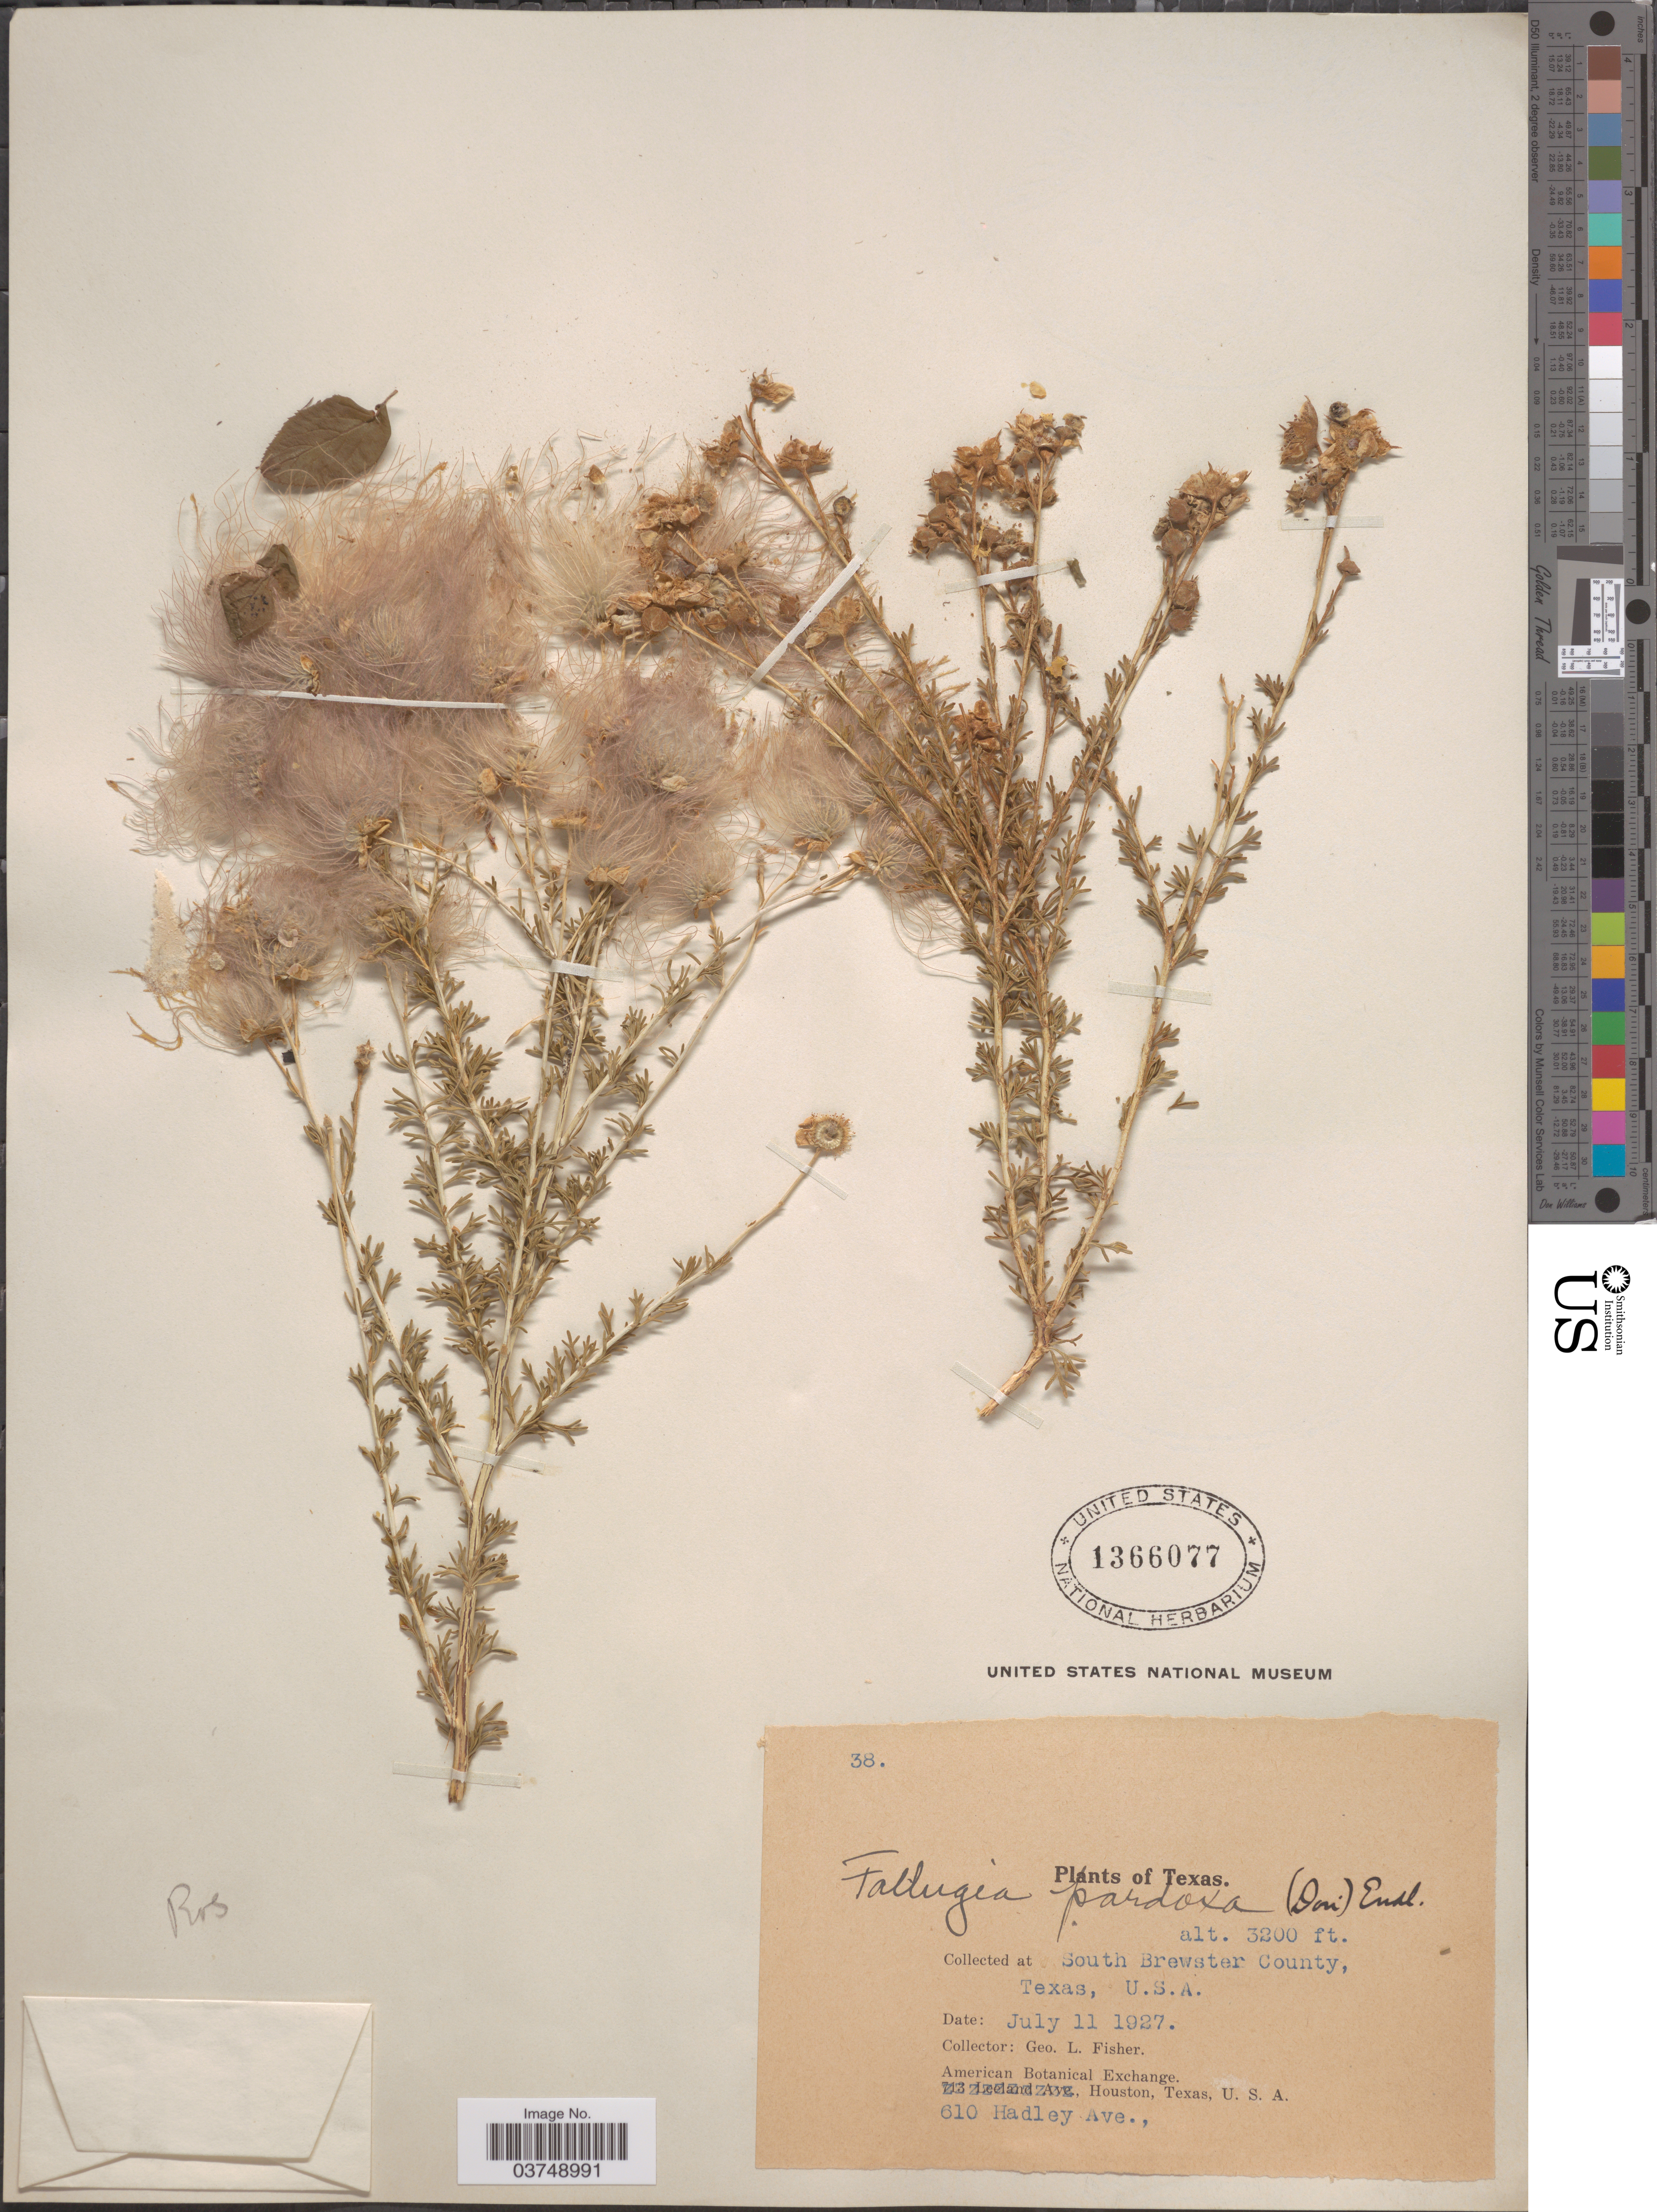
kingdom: Plantae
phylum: Tracheophyta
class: Magnoliopsida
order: Rosales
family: Rosaceae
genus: Fallugia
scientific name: Fallugia acuminata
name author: (Wooton) Rydb.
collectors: G. L. Fisher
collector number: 38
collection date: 1927-07-11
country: United States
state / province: Texas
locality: South Brewster County.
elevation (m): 975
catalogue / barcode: US 1366077